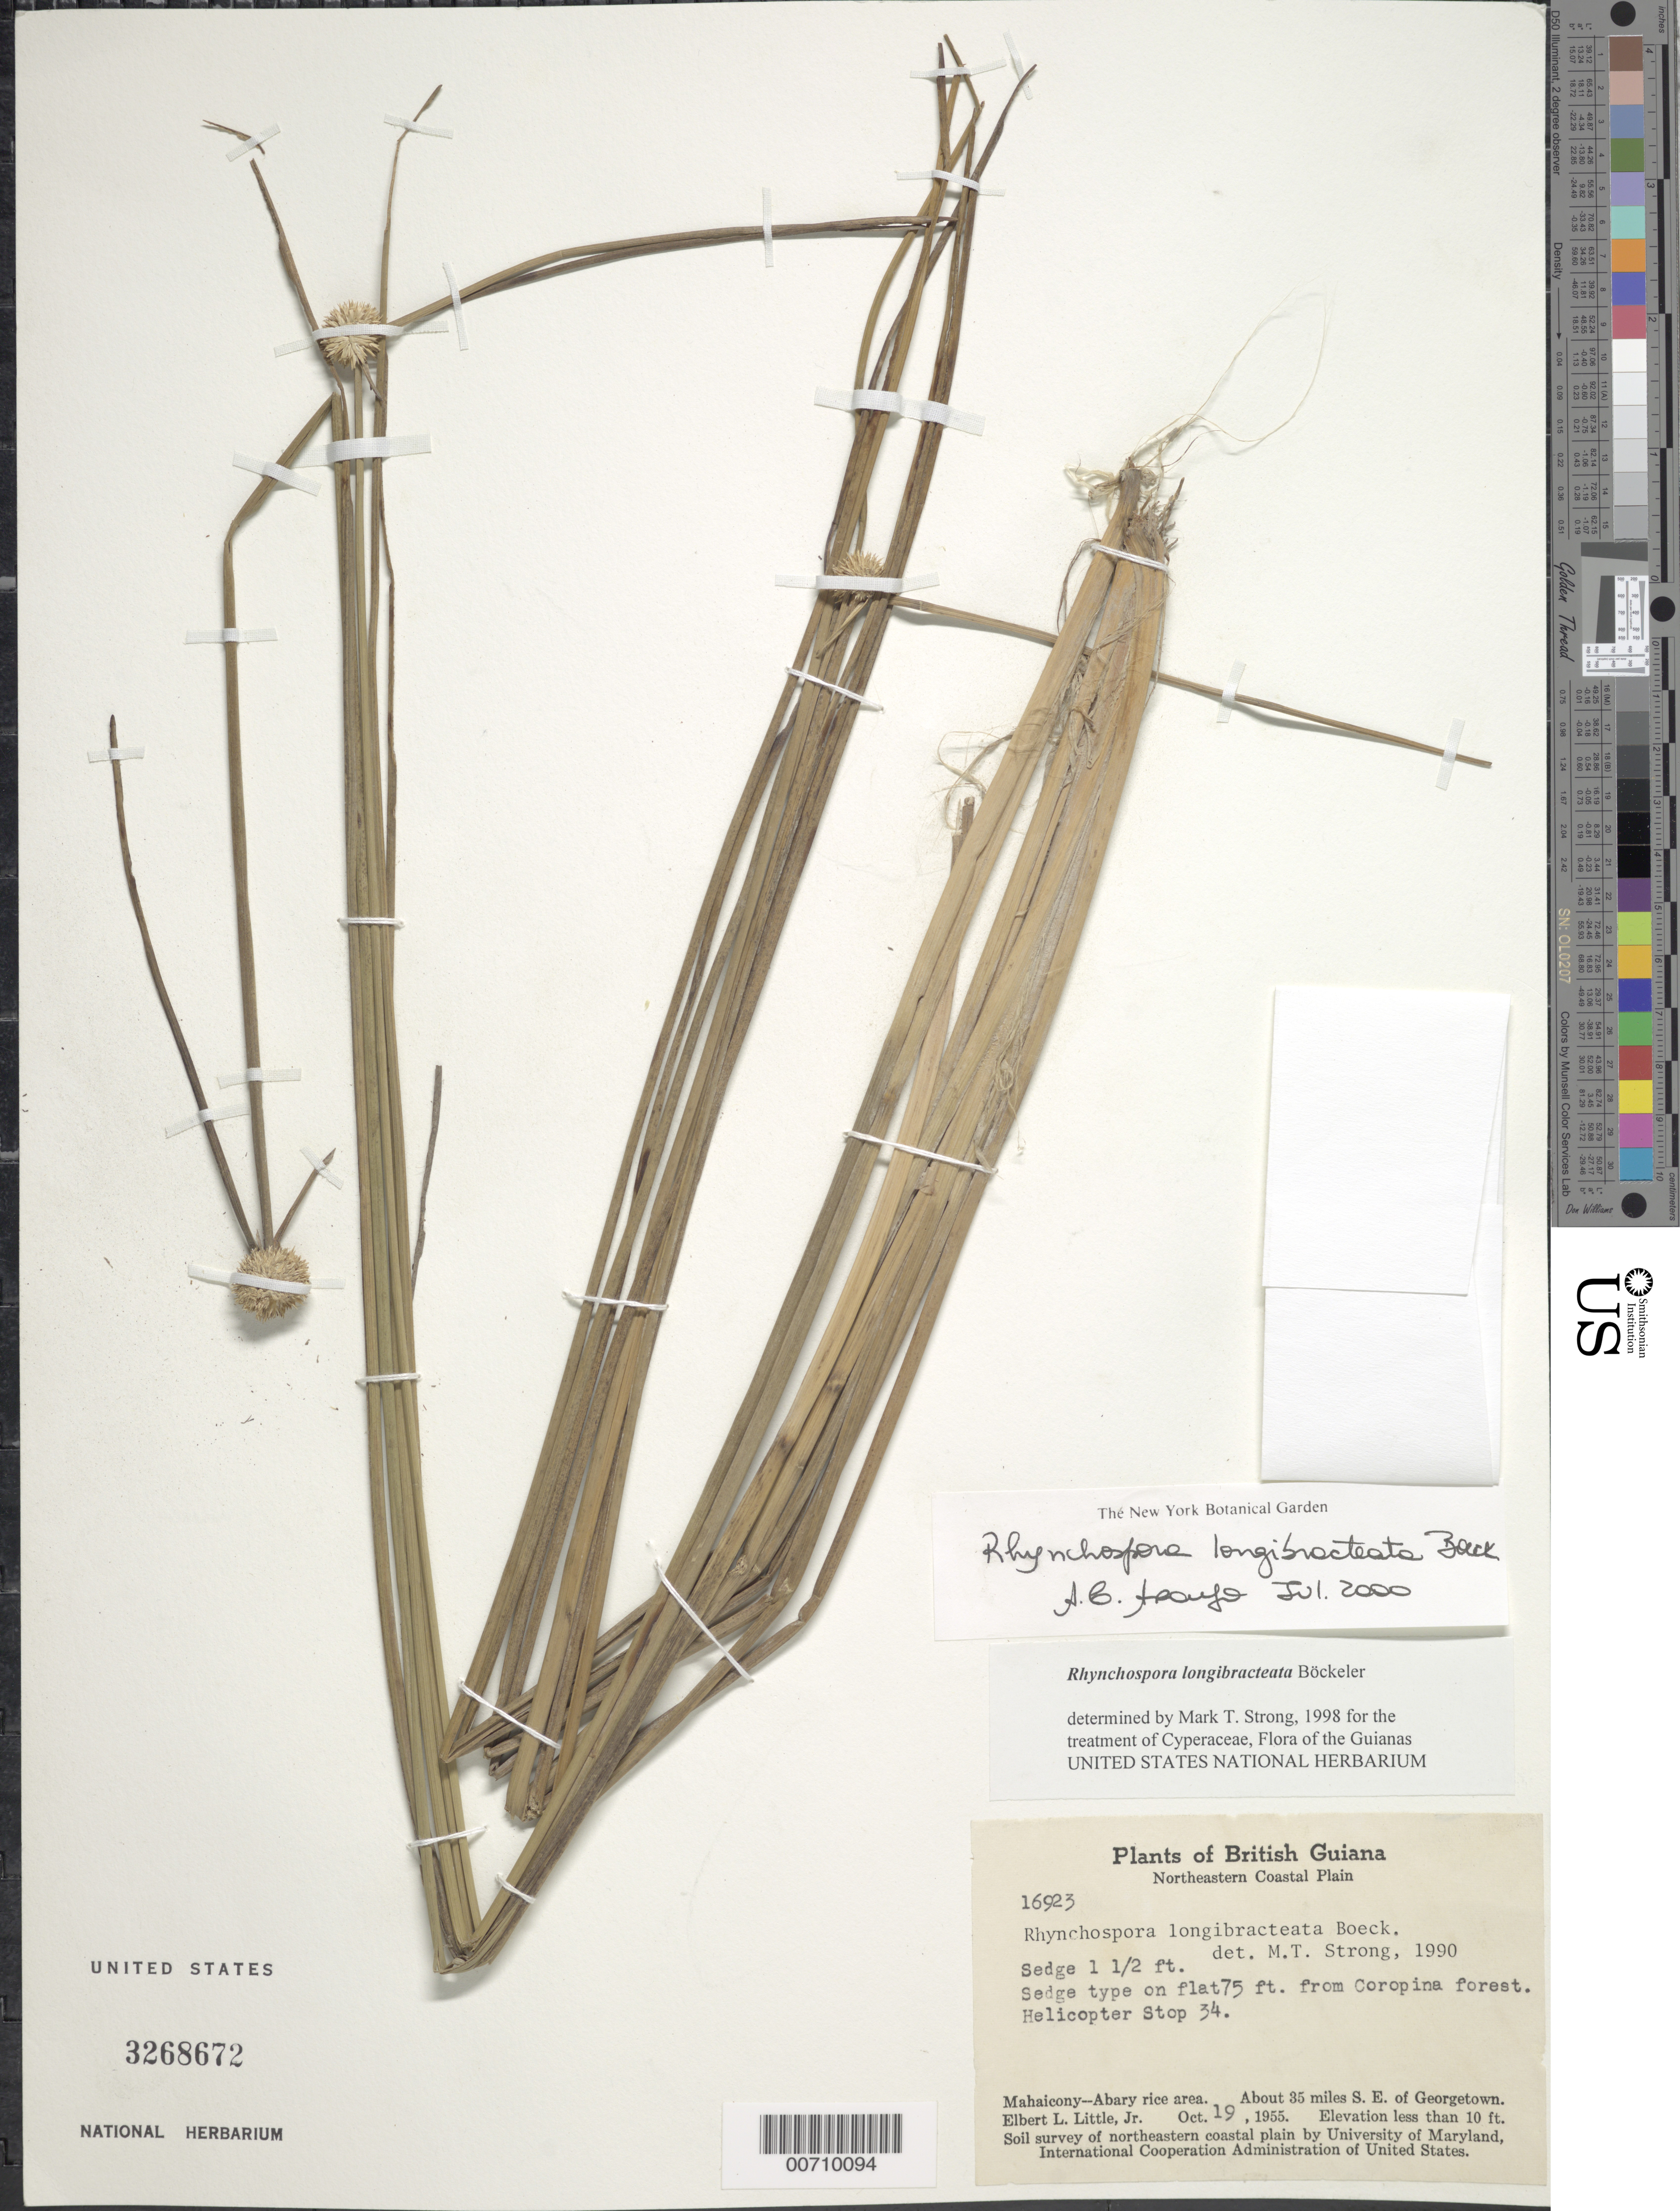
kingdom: Plantae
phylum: Tracheophyta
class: Liliopsida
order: Poales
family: Cyperaceae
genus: Rhynchospora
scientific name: Rhynchospora longibracteata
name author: Boeckeler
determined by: Aroufe, A. B.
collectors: E. L. Little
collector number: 16923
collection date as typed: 19-Oct-55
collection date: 1955-10-19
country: Guyana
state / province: Mahaica-Berbice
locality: Mahaicony-Abary rice area, E bank Demerara R., about 35 mi. SE of Georgetown, Helicopter stop 34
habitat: Flat 75 ft from Coropina forest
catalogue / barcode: US 3268672